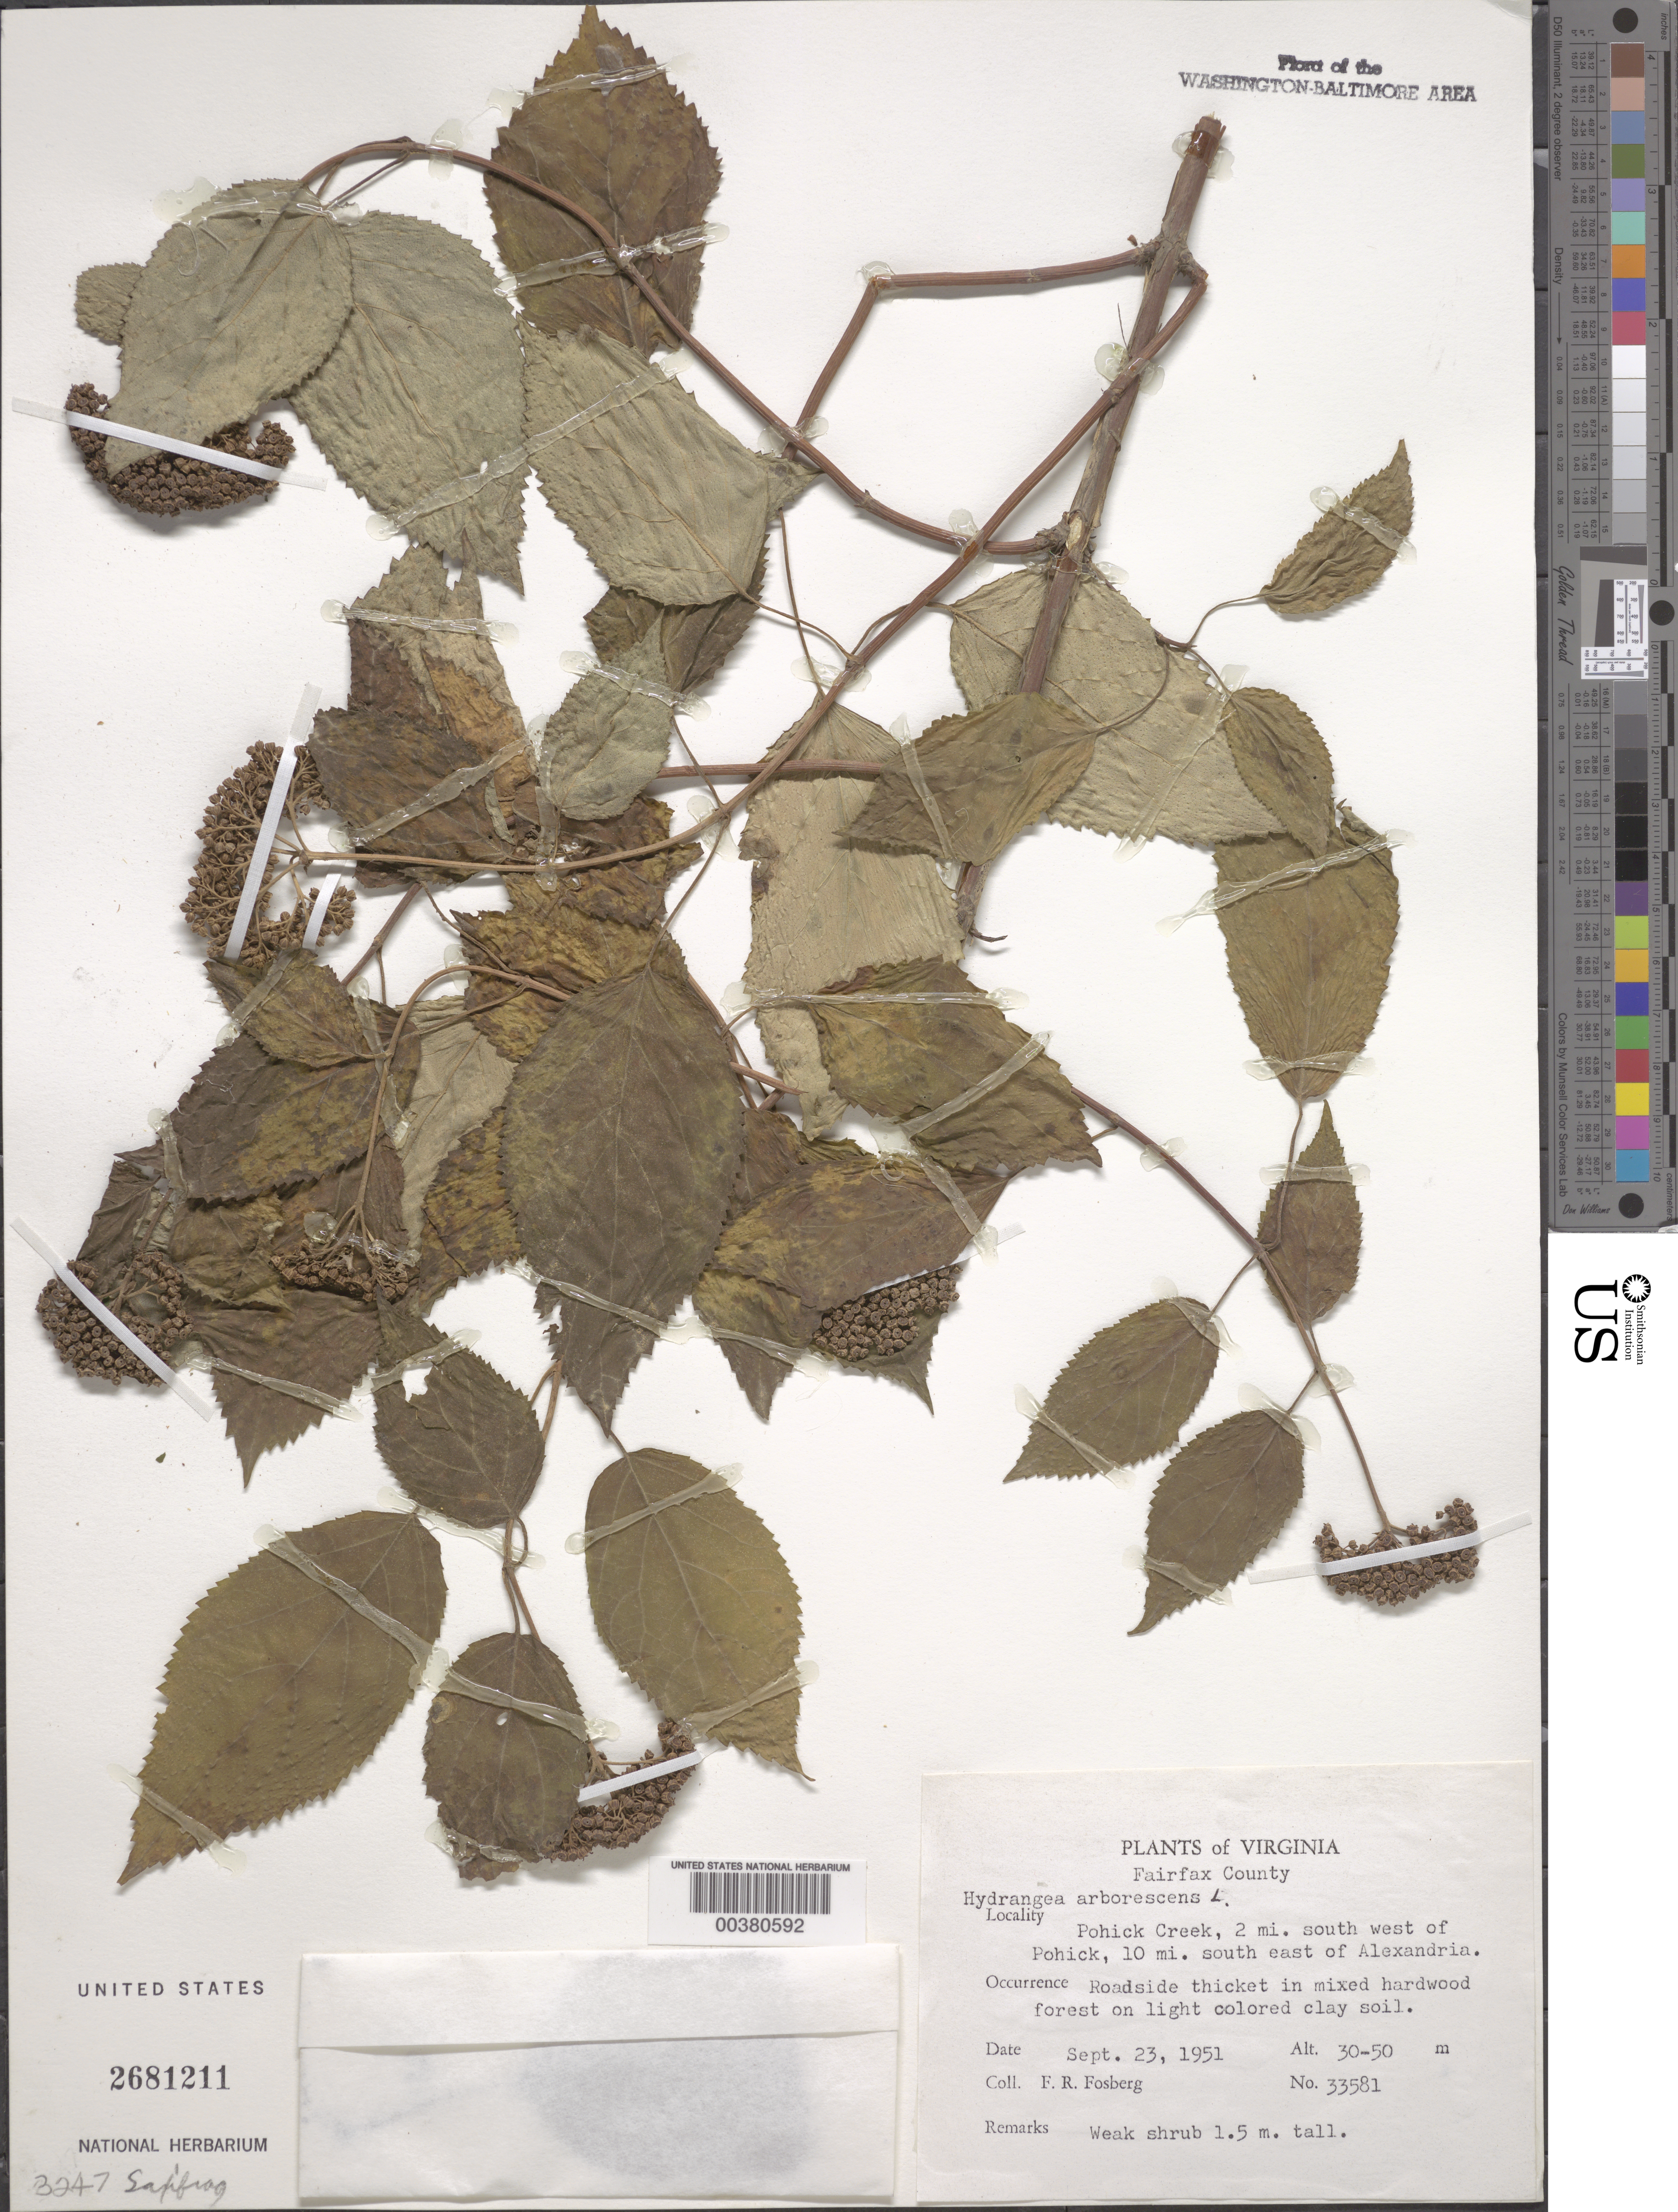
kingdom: Plantae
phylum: Tracheophyta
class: Magnoliopsida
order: Cornales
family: Hydrangeaceae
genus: Hydrangea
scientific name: Hydrangea arborescens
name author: L.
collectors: F. R. Fosberg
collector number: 33581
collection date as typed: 23 Sep 1951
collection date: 1951-09-23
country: United States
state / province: Virginia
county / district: Fairfax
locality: Pohick Creek, southwest of Pohick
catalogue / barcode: US 2681211